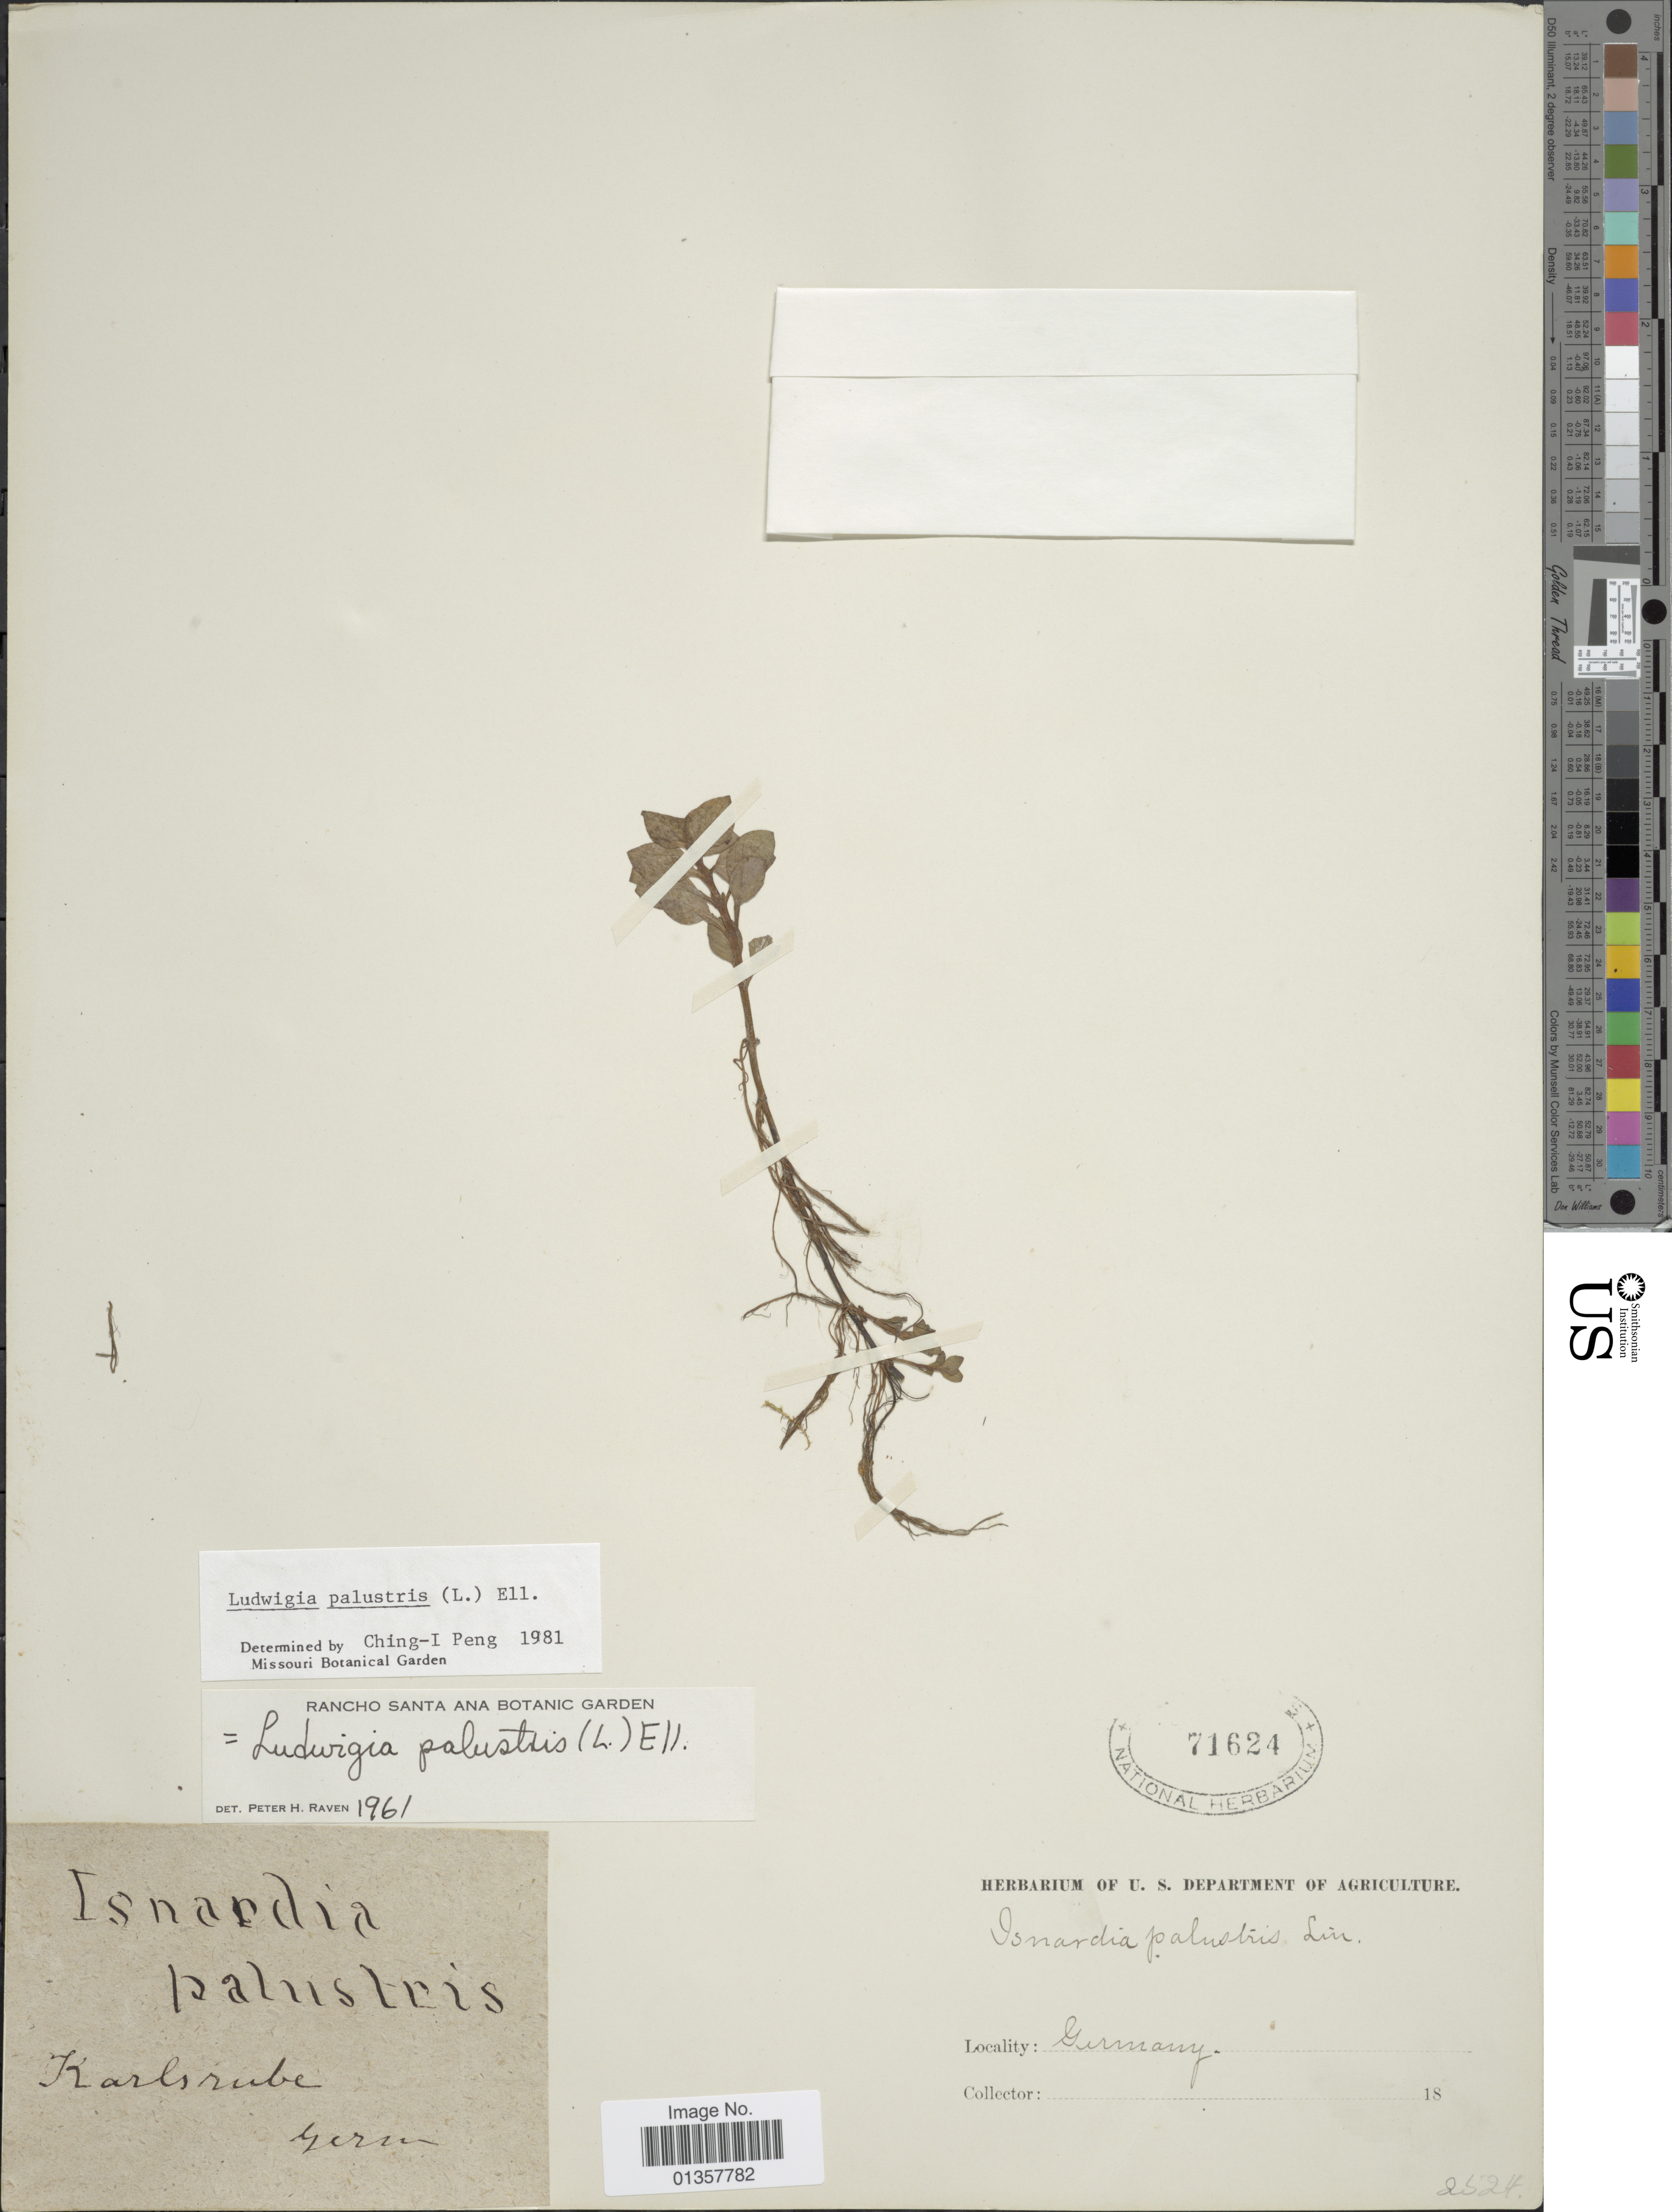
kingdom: Plantae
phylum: Tracheophyta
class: Magnoliopsida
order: Myrtales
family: Onagraceae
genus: Ludwigia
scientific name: Ludwigia palustris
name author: (L.) Elliott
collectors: U. Agriculture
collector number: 2524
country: Germany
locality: Karlsrube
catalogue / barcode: US 71624